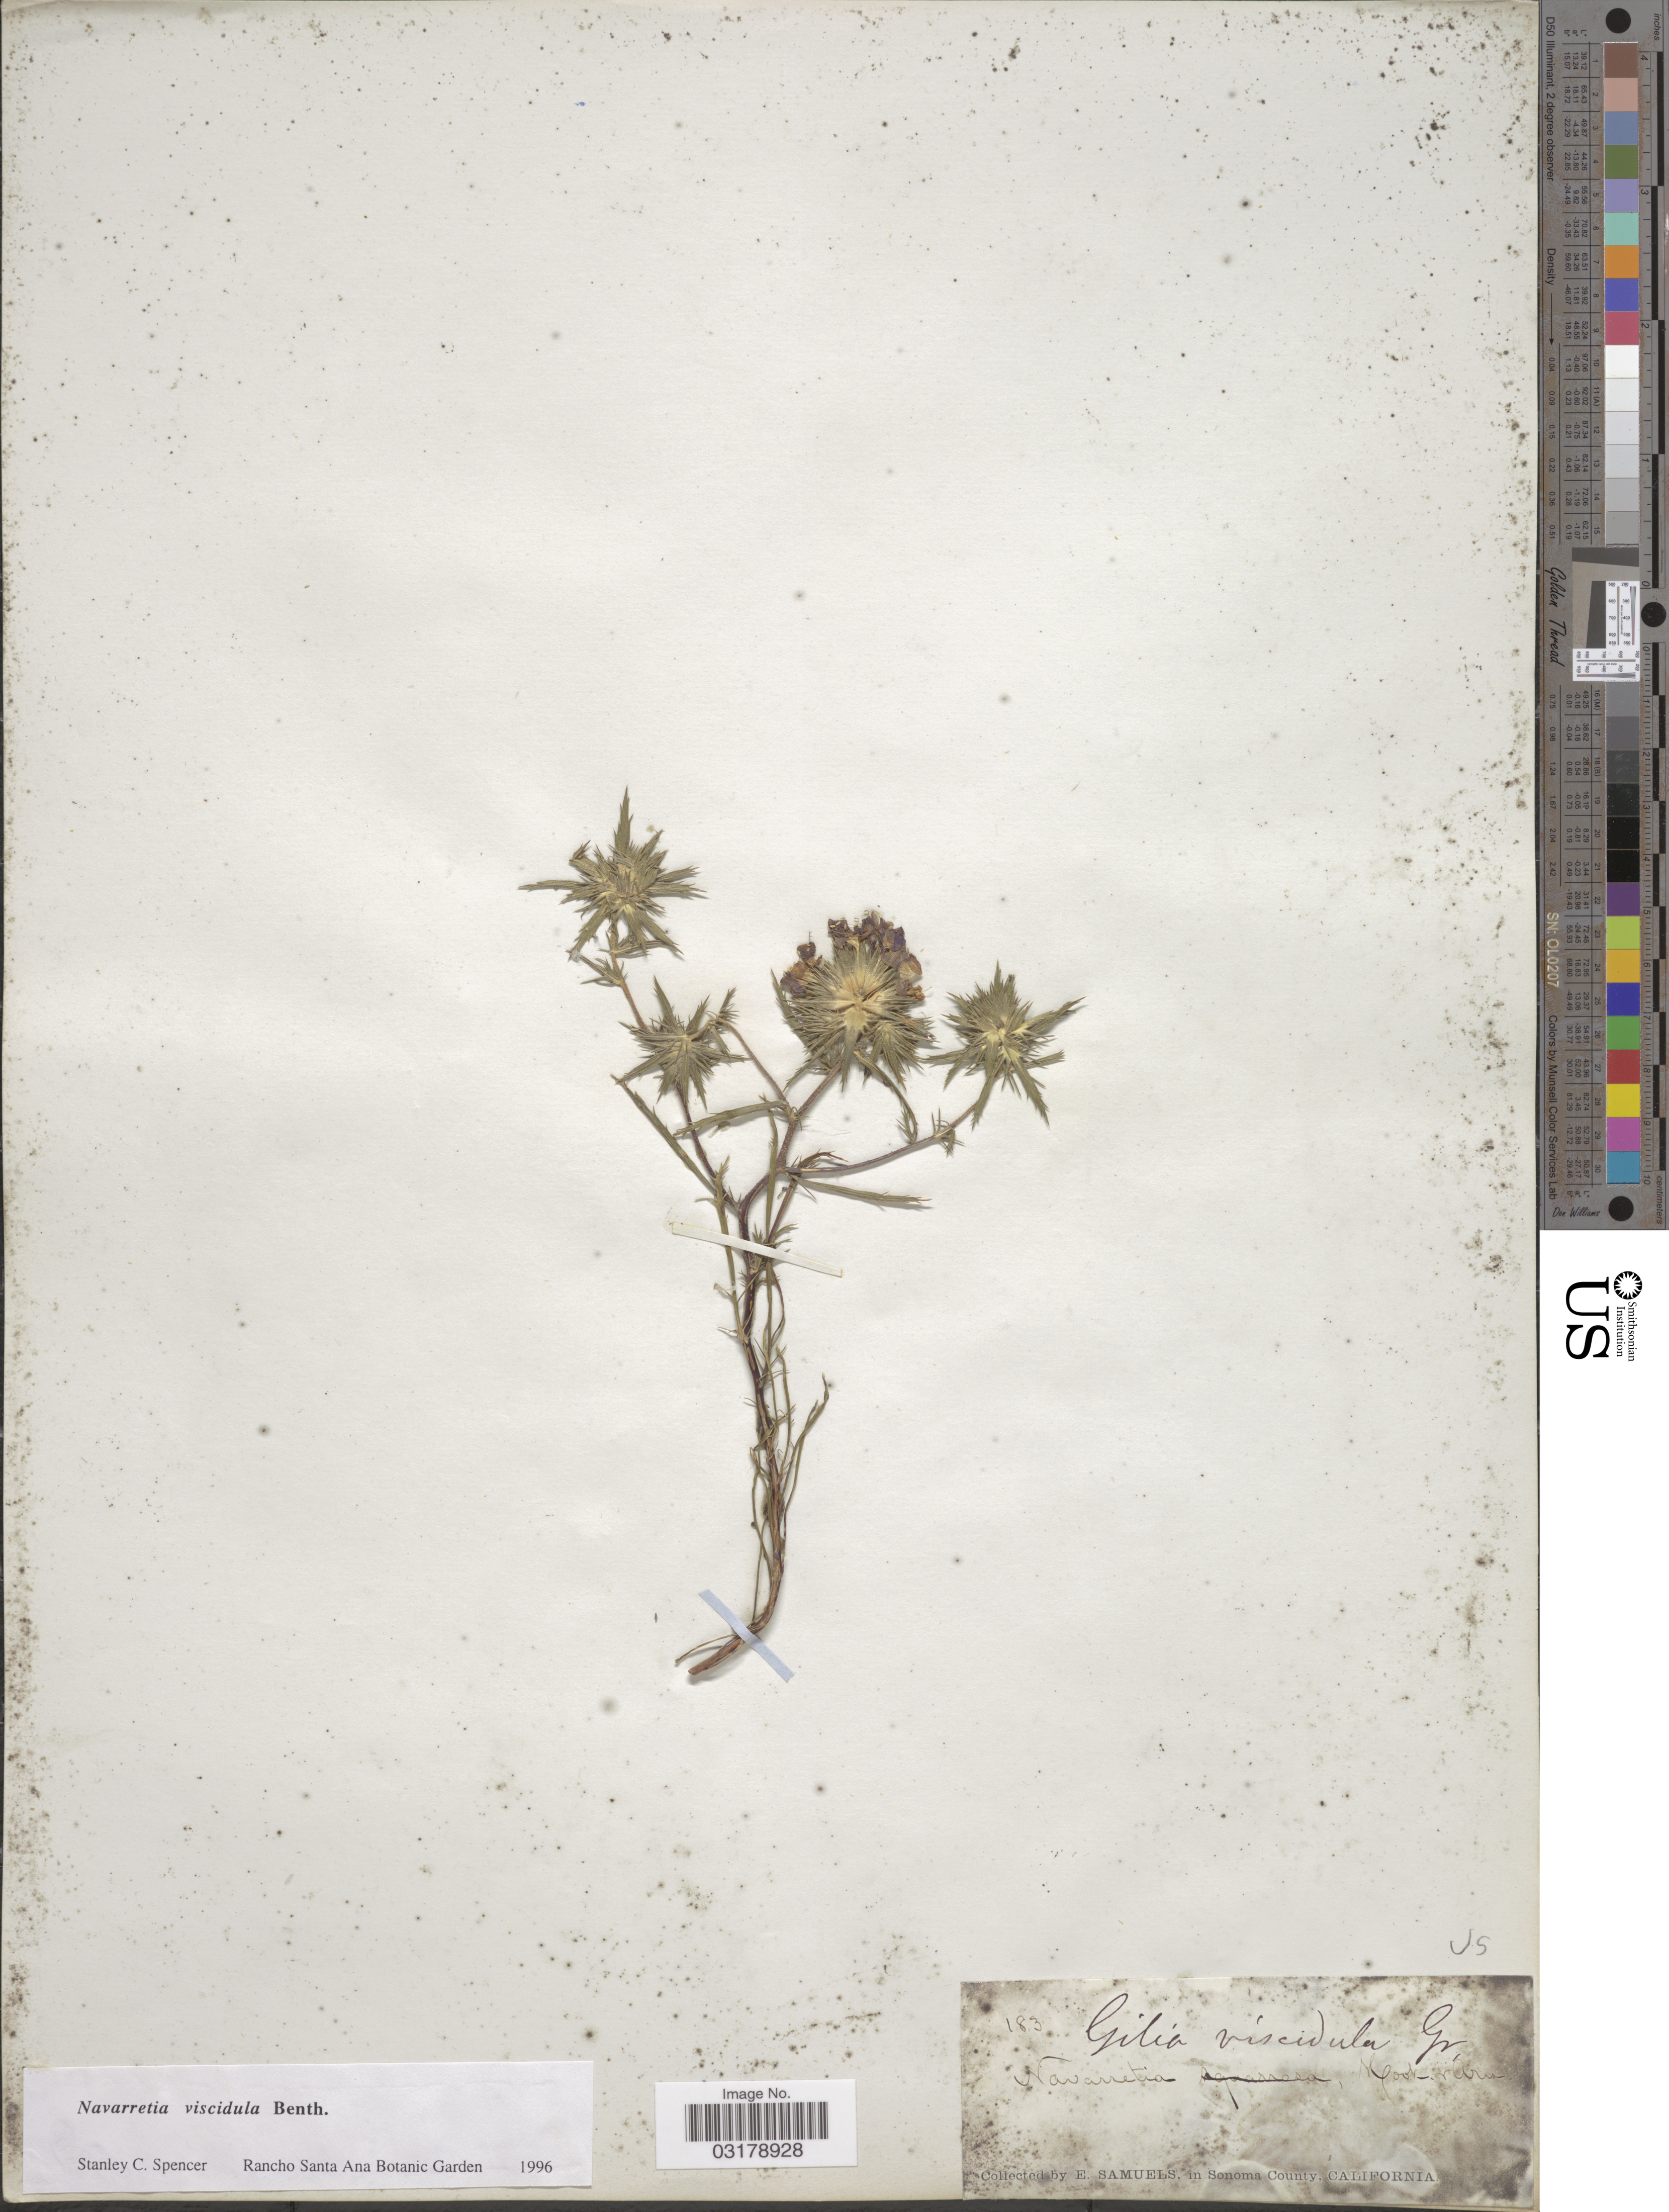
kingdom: Plantae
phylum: Tracheophyta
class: Magnoliopsida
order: Ericales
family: Polemoniaceae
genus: Navarretia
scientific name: Navarretia viscidula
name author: Benth.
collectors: E. Samuels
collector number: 183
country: United States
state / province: California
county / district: Sonoma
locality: Sonoma County.